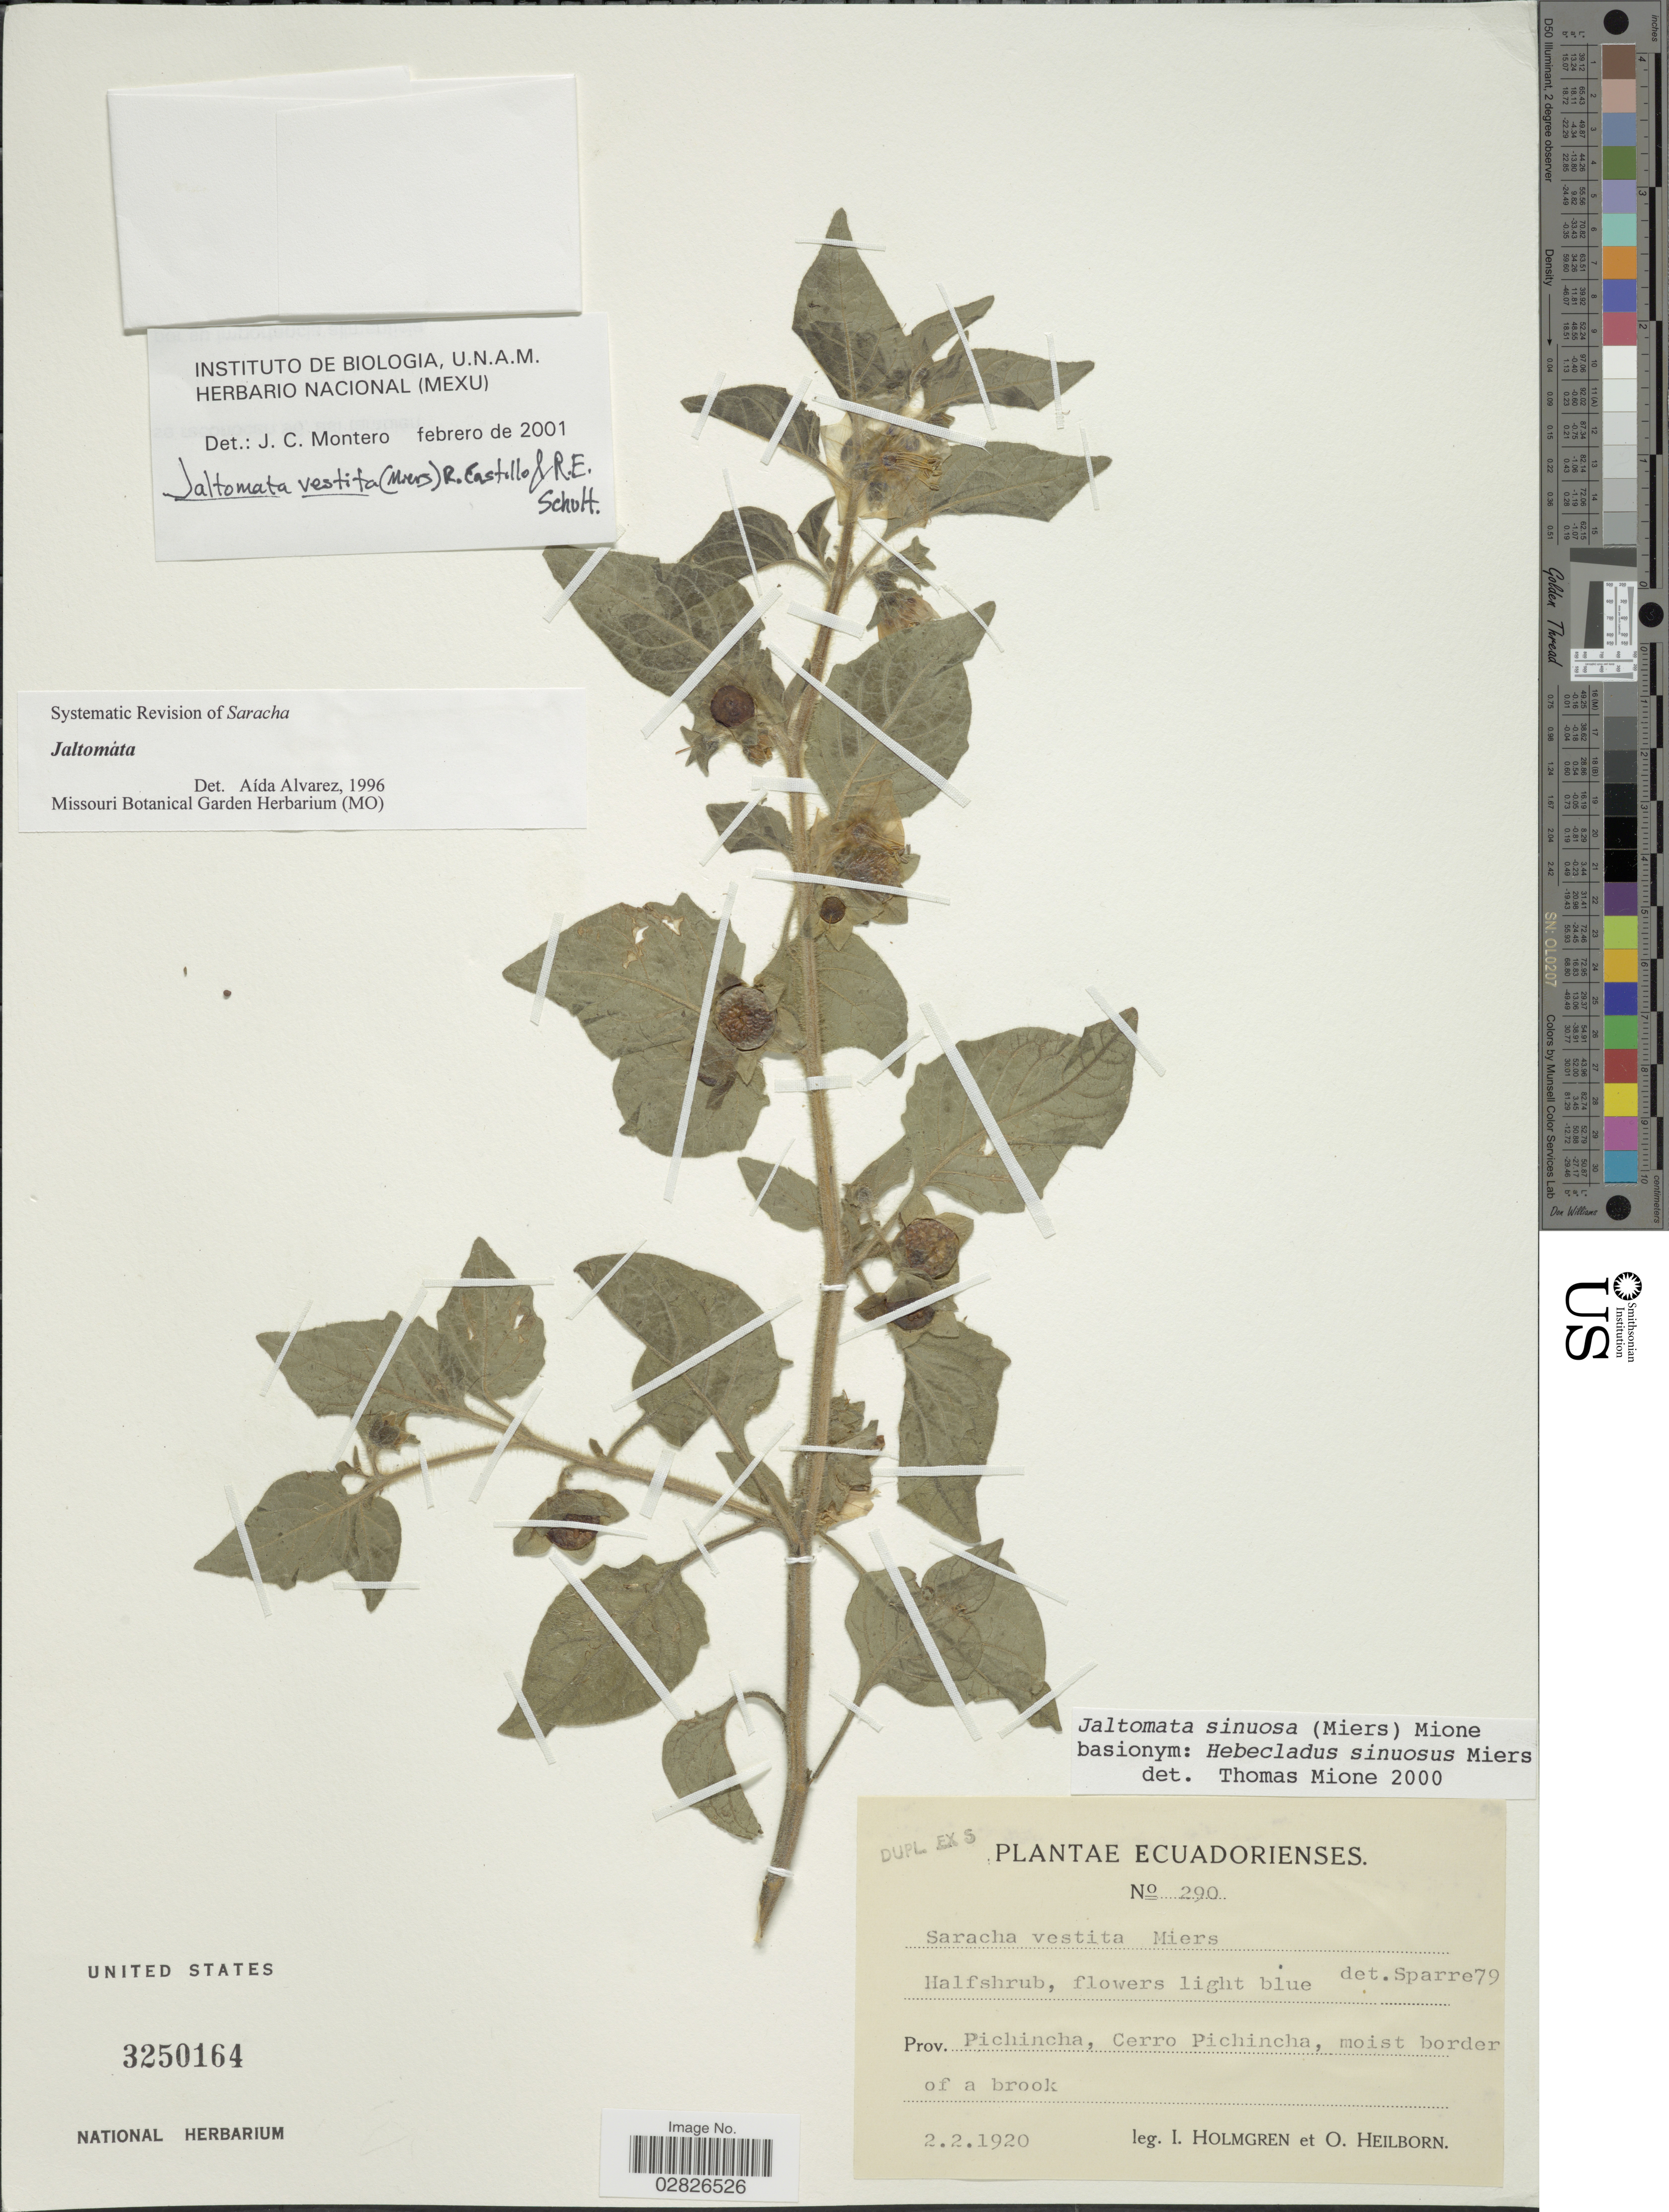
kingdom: Plantae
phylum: Tracheophyta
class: Magnoliopsida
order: Solanales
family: Solanaceae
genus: Jaltomata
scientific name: Jaltomata sinuosa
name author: (Miers) Mione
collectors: I. Holmgren & O. Heilbron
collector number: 290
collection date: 1920-02-02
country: Ecuador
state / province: Pichincha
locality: Cerro Pichincha.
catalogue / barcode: US 3250164